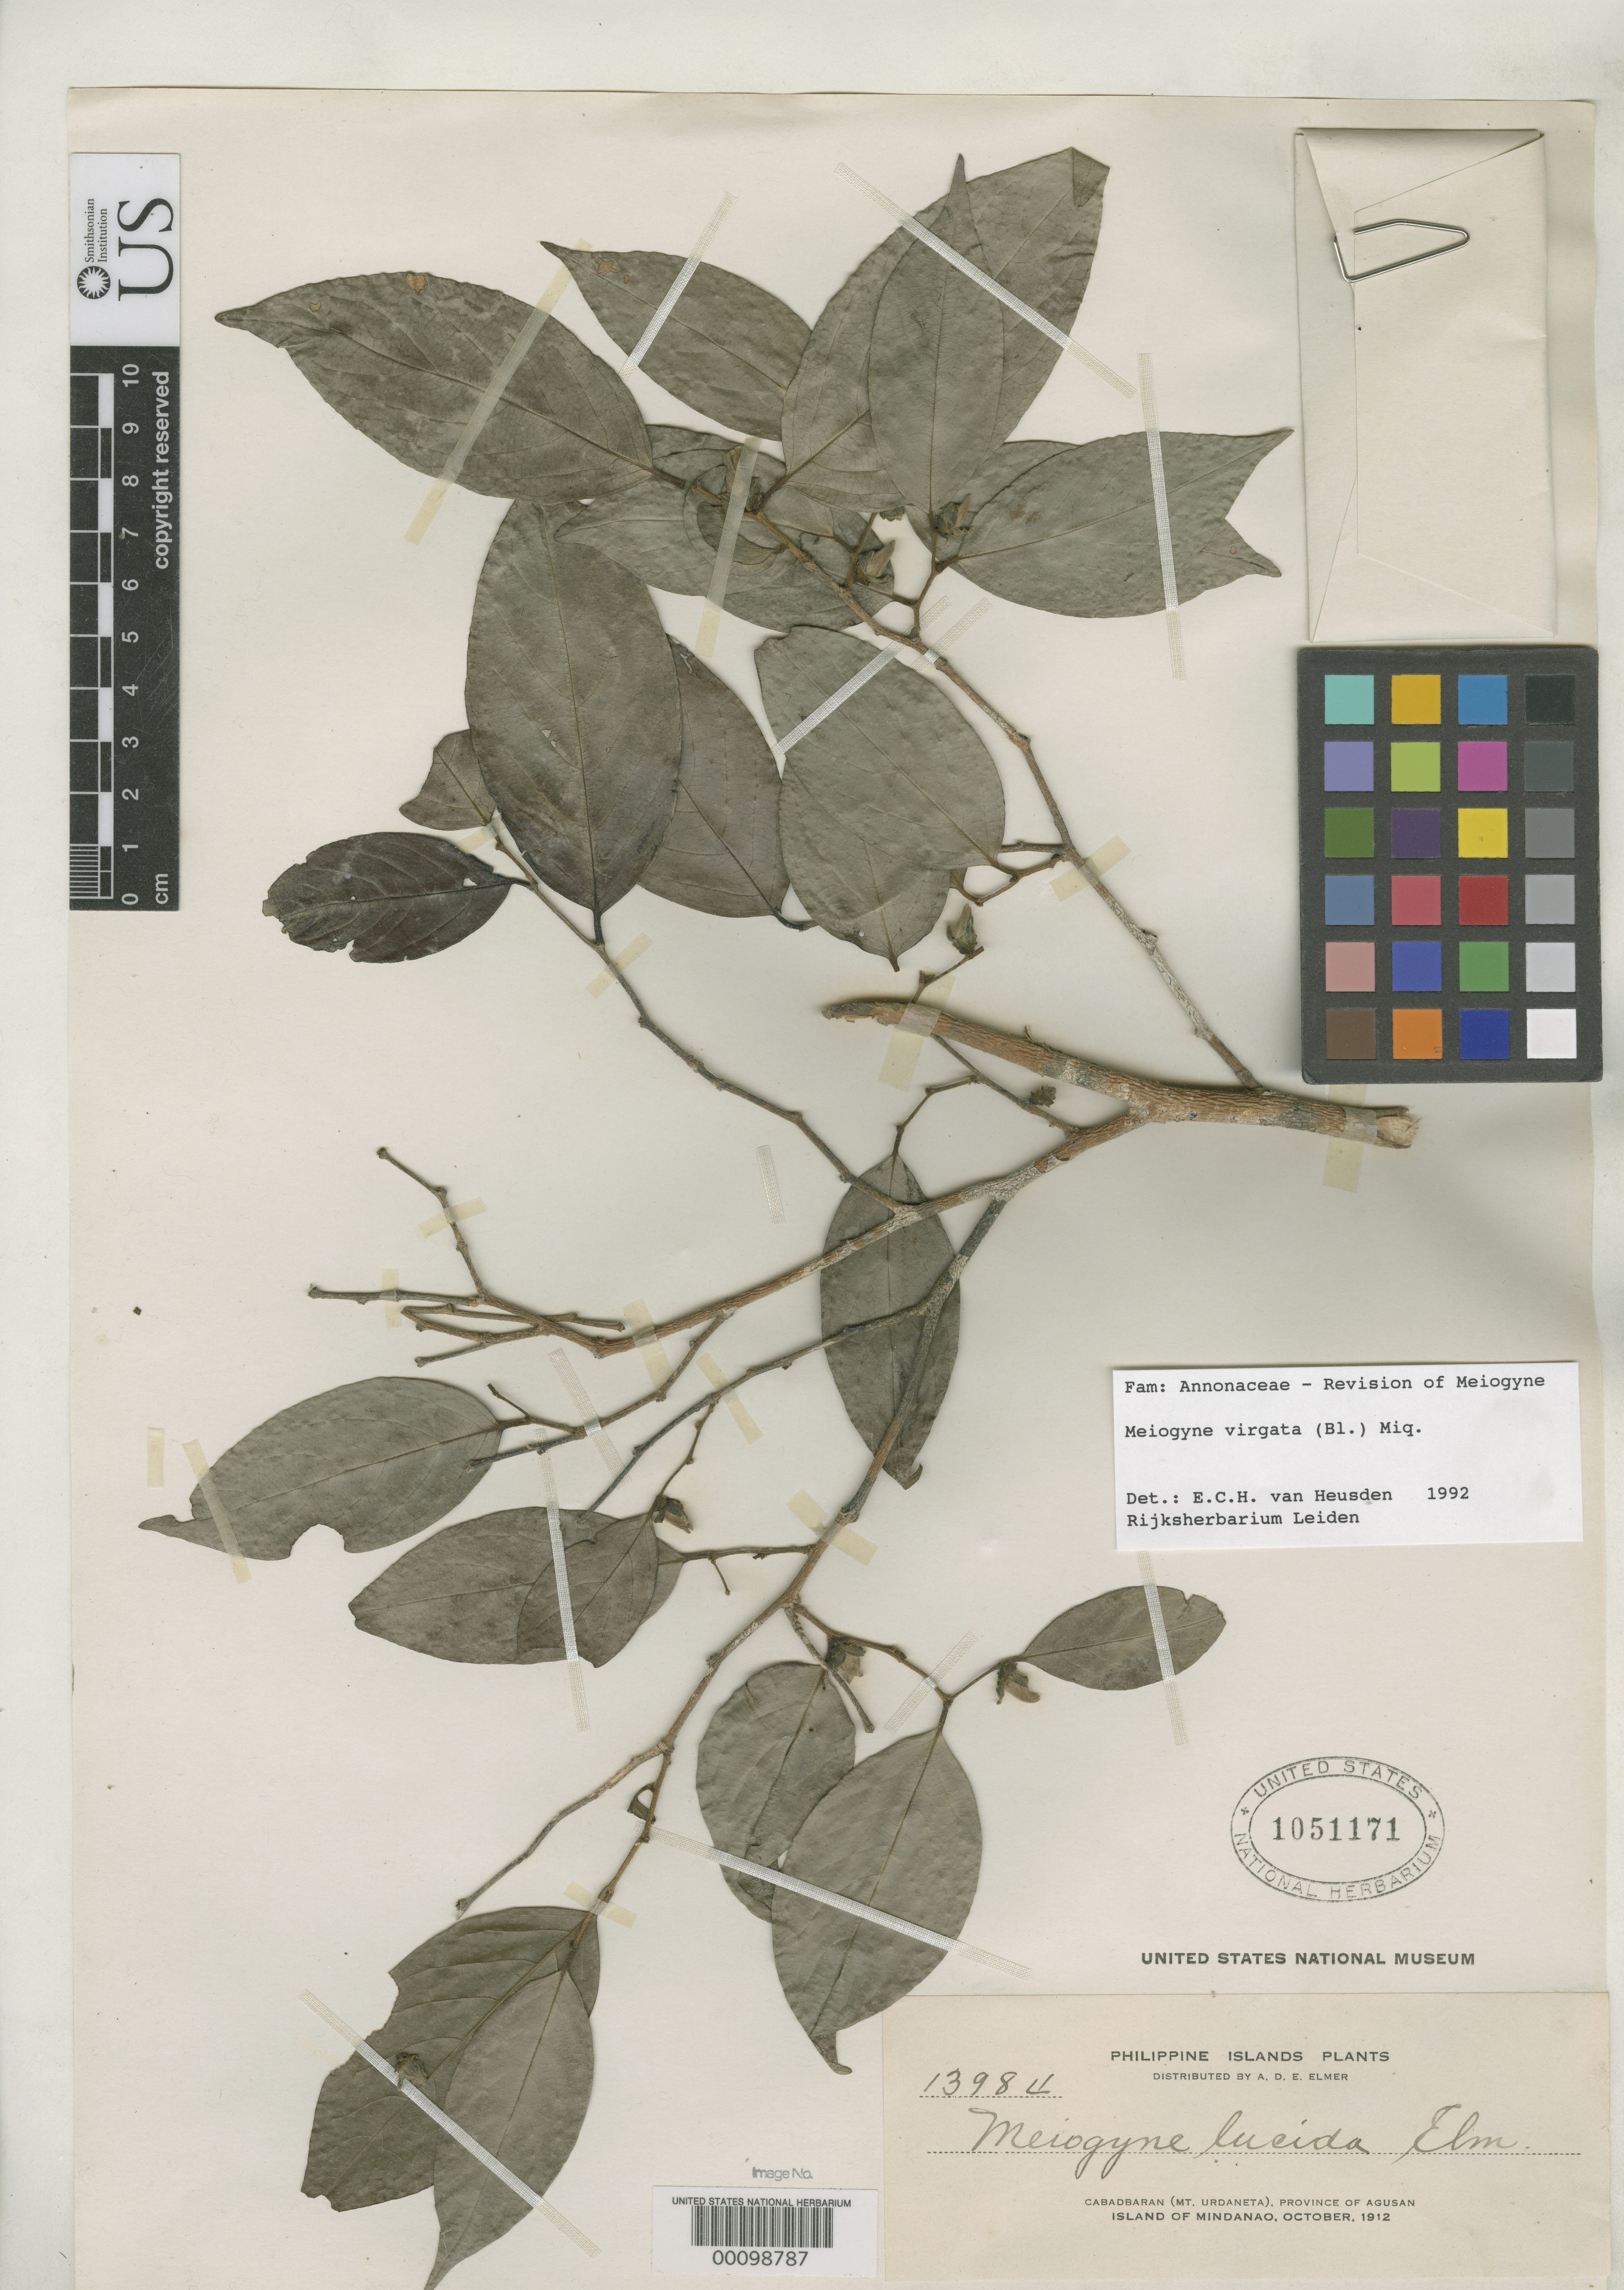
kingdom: Plantae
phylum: Tracheophyta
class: Magnoliopsida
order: Magnoliales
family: Annonaceae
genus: Meiogyne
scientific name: Meiogyne lucida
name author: Elmer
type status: Isotype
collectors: A. D. E. Elmer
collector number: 13984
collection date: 1912-10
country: Philippines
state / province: Caraga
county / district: Agusan del Norte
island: Mindanao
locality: Cabadbaran (Mt. Urdaneta), Province of Agusan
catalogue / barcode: US 1051171